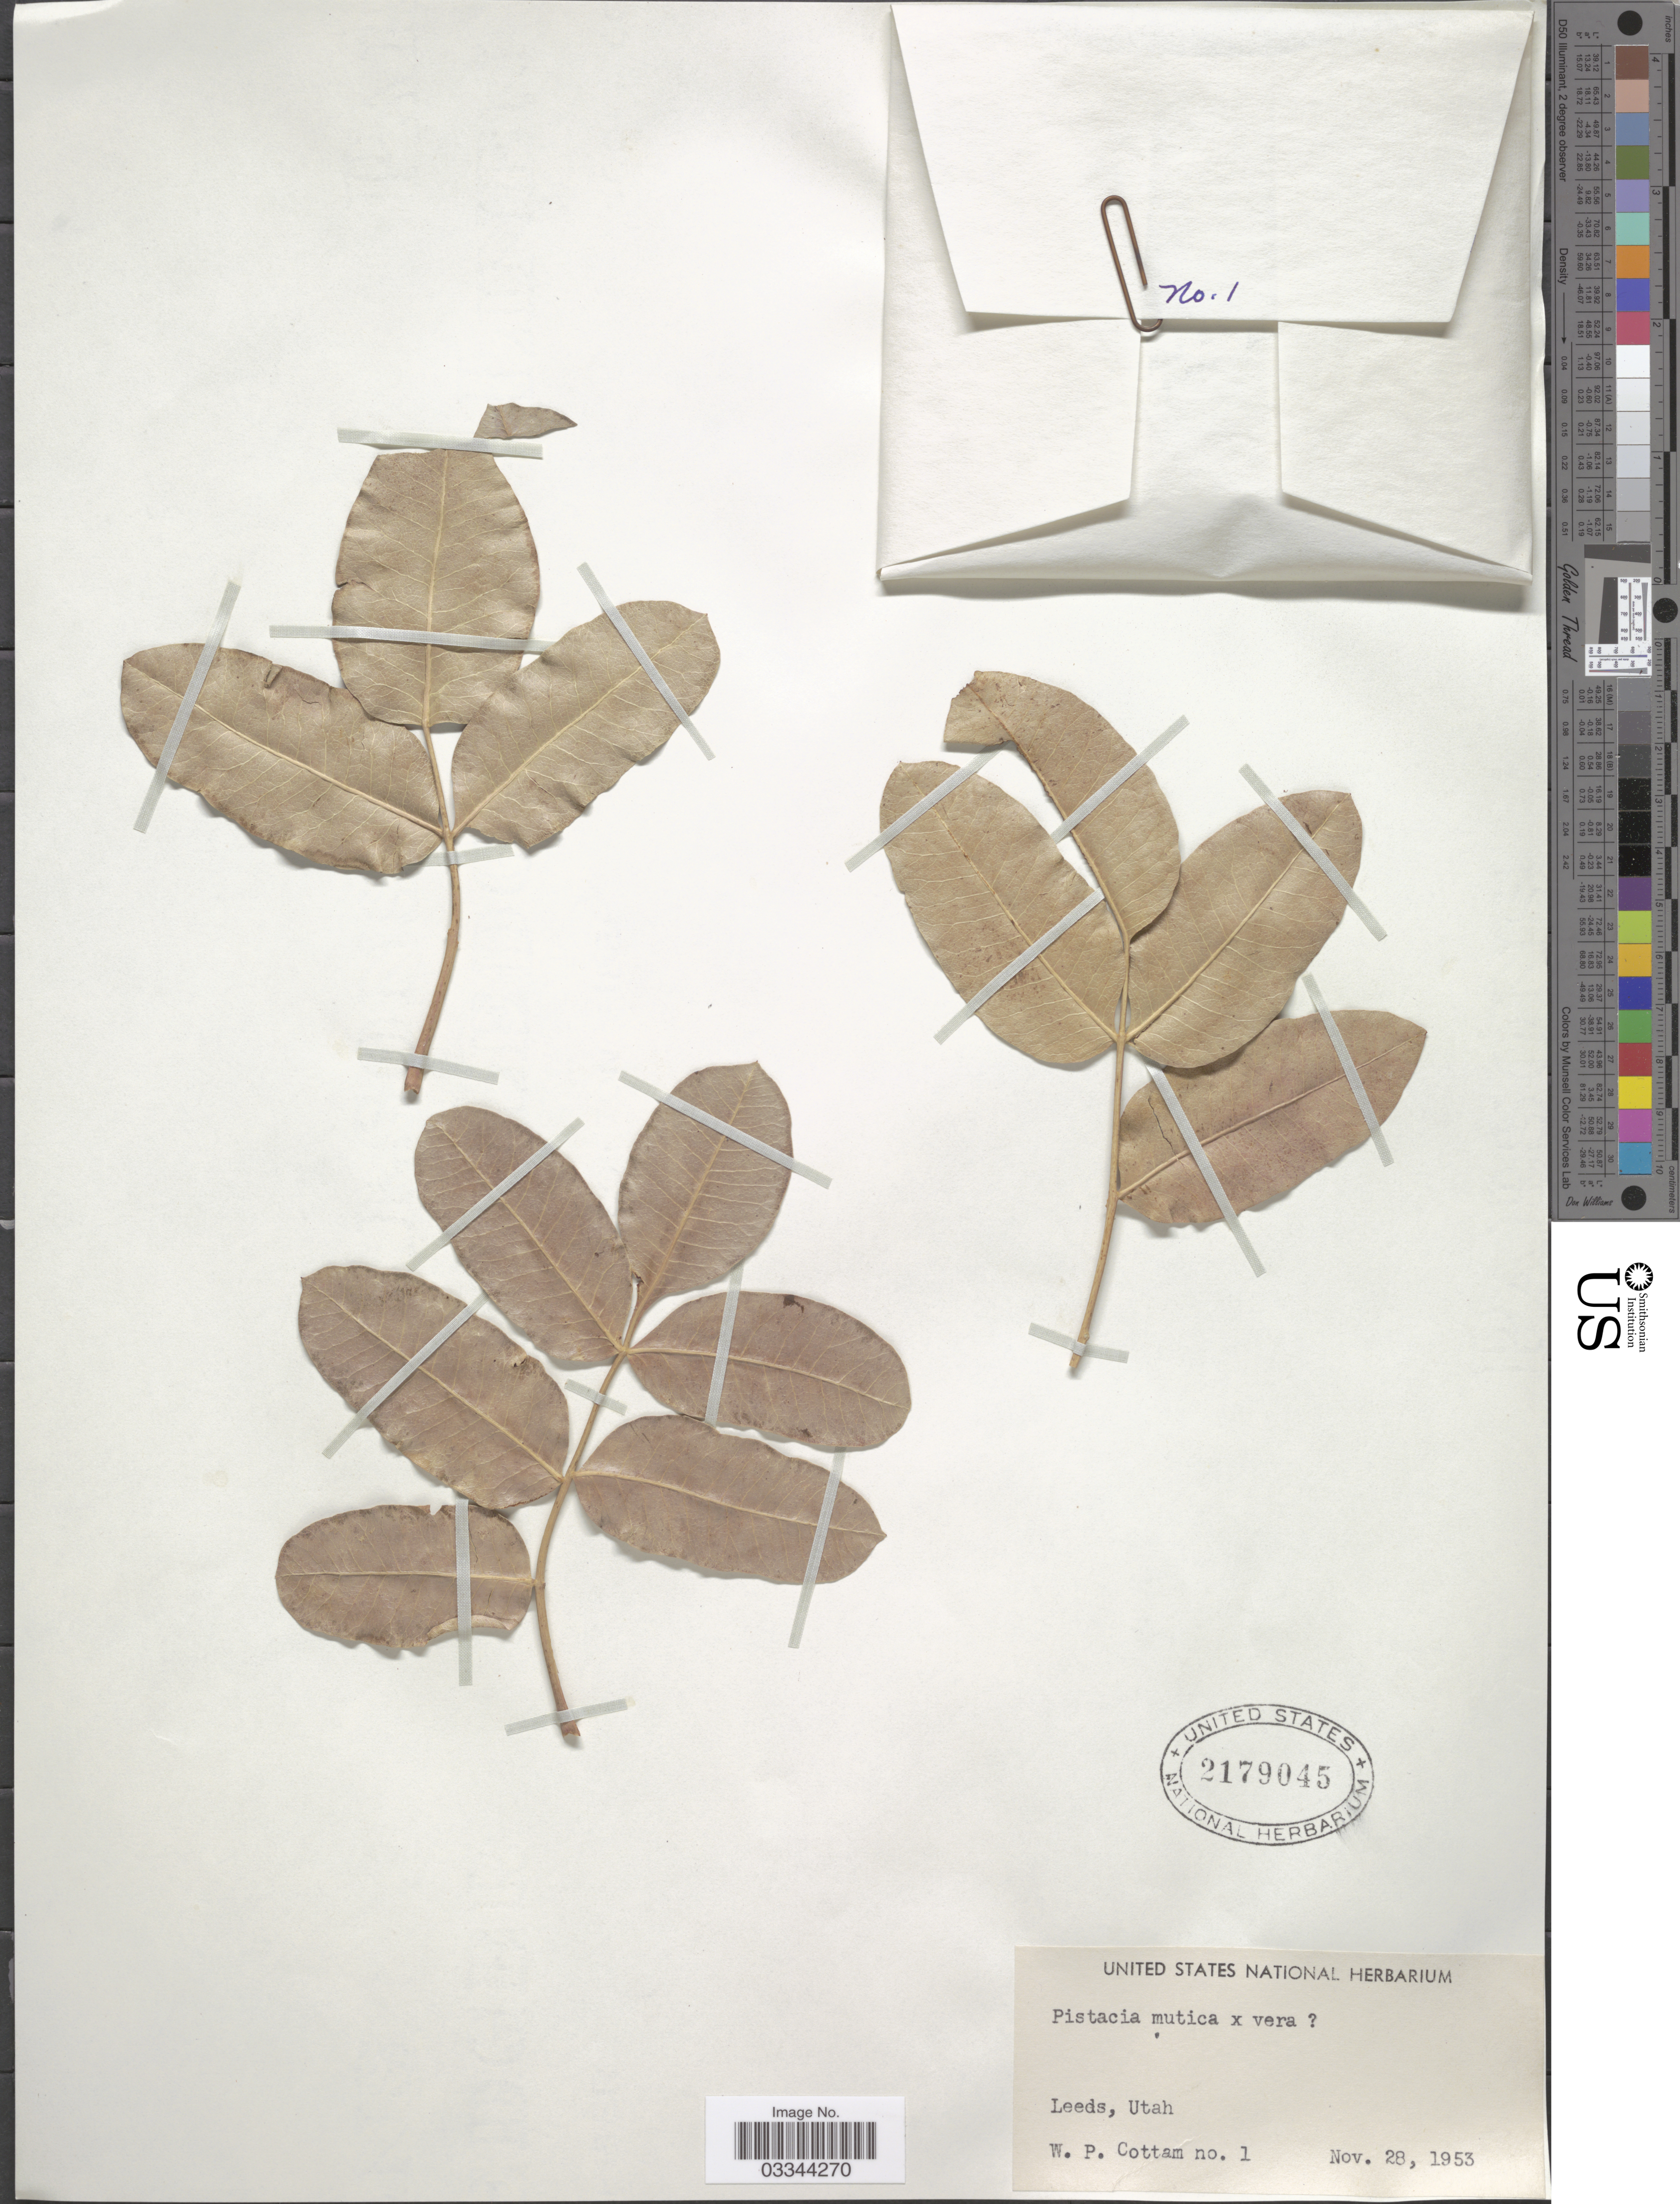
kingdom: Plantae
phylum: Tracheophyta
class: Magnoliopsida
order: Sapindales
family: Anacardiaceae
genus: Pistacia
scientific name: Pistacia mutica x P. vera L.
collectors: W. Cottam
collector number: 1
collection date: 1953-11-28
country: United States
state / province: Utah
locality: Leeds.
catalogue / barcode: US 2179045